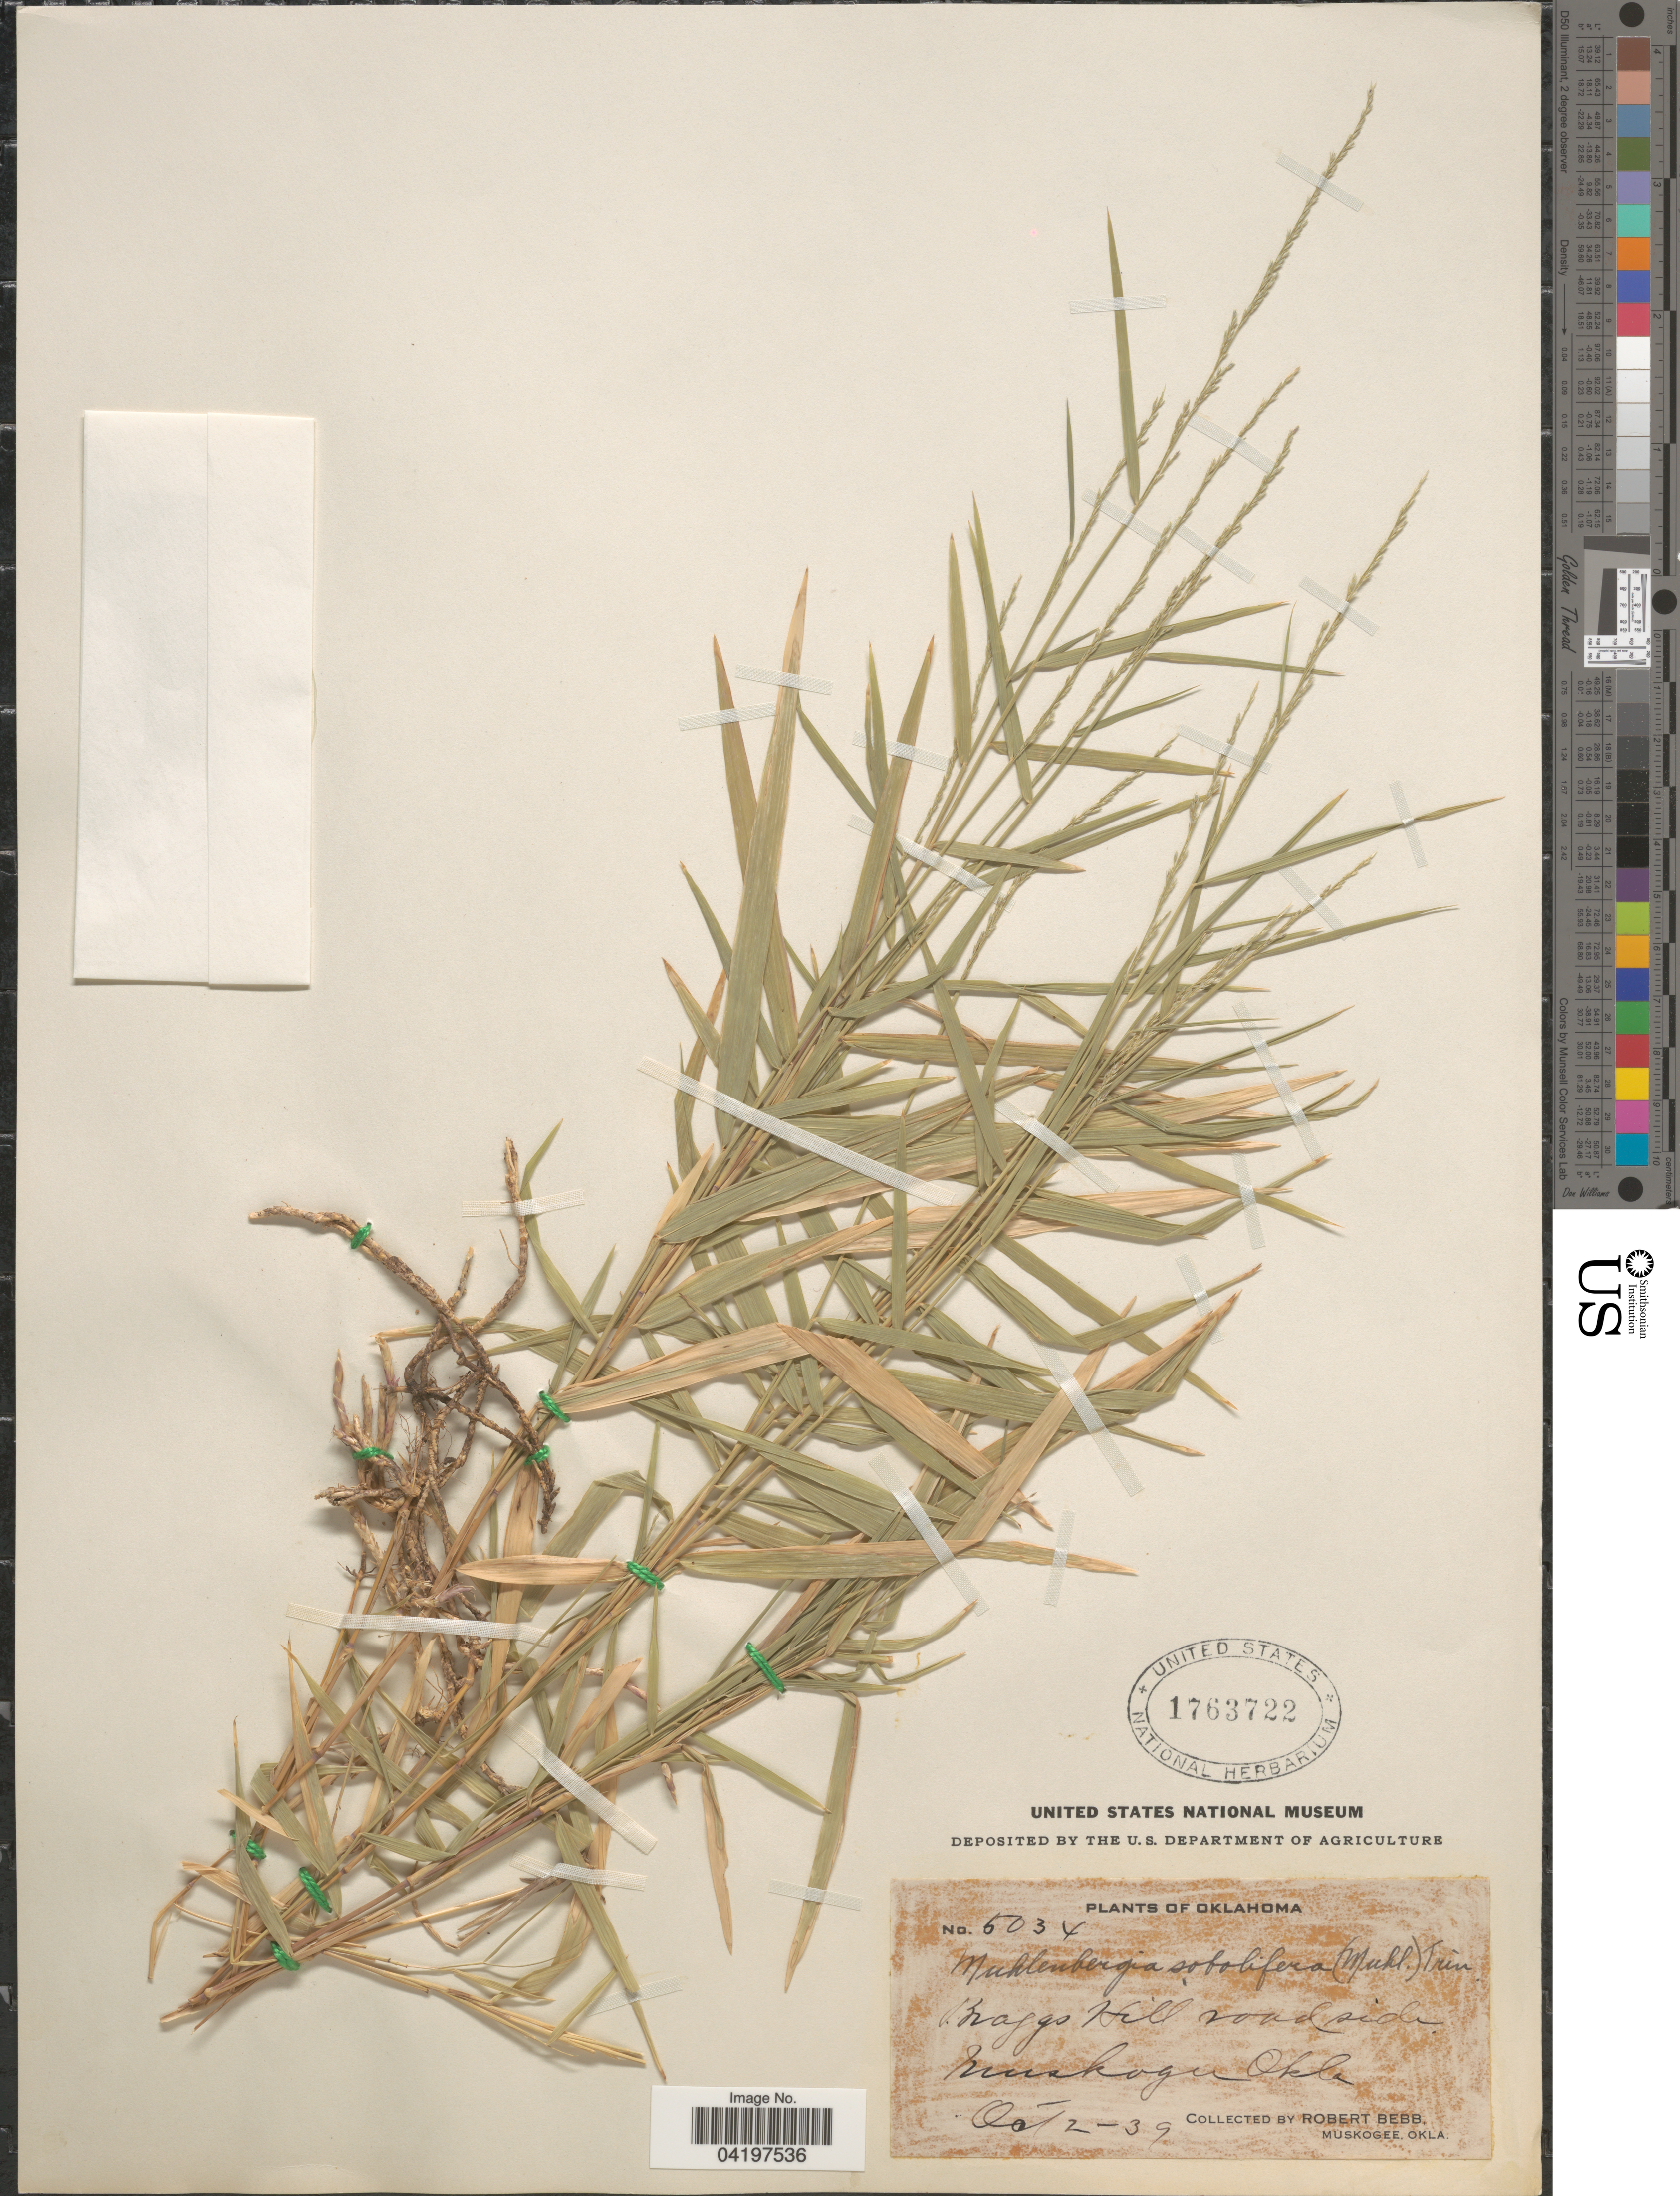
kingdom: Plantae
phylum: Tracheophyta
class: Liliopsida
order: Poales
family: Poaceae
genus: Muhlenbergia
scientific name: Muhlenbergia sobolifera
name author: (Muhl. ex Willd.) Trin.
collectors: R. Bebb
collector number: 5034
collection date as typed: Transcribed d/m/y: 2/10/39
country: United States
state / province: Oklahoma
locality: Braggs Hill woodside. Muskogee.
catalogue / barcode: US 1763722